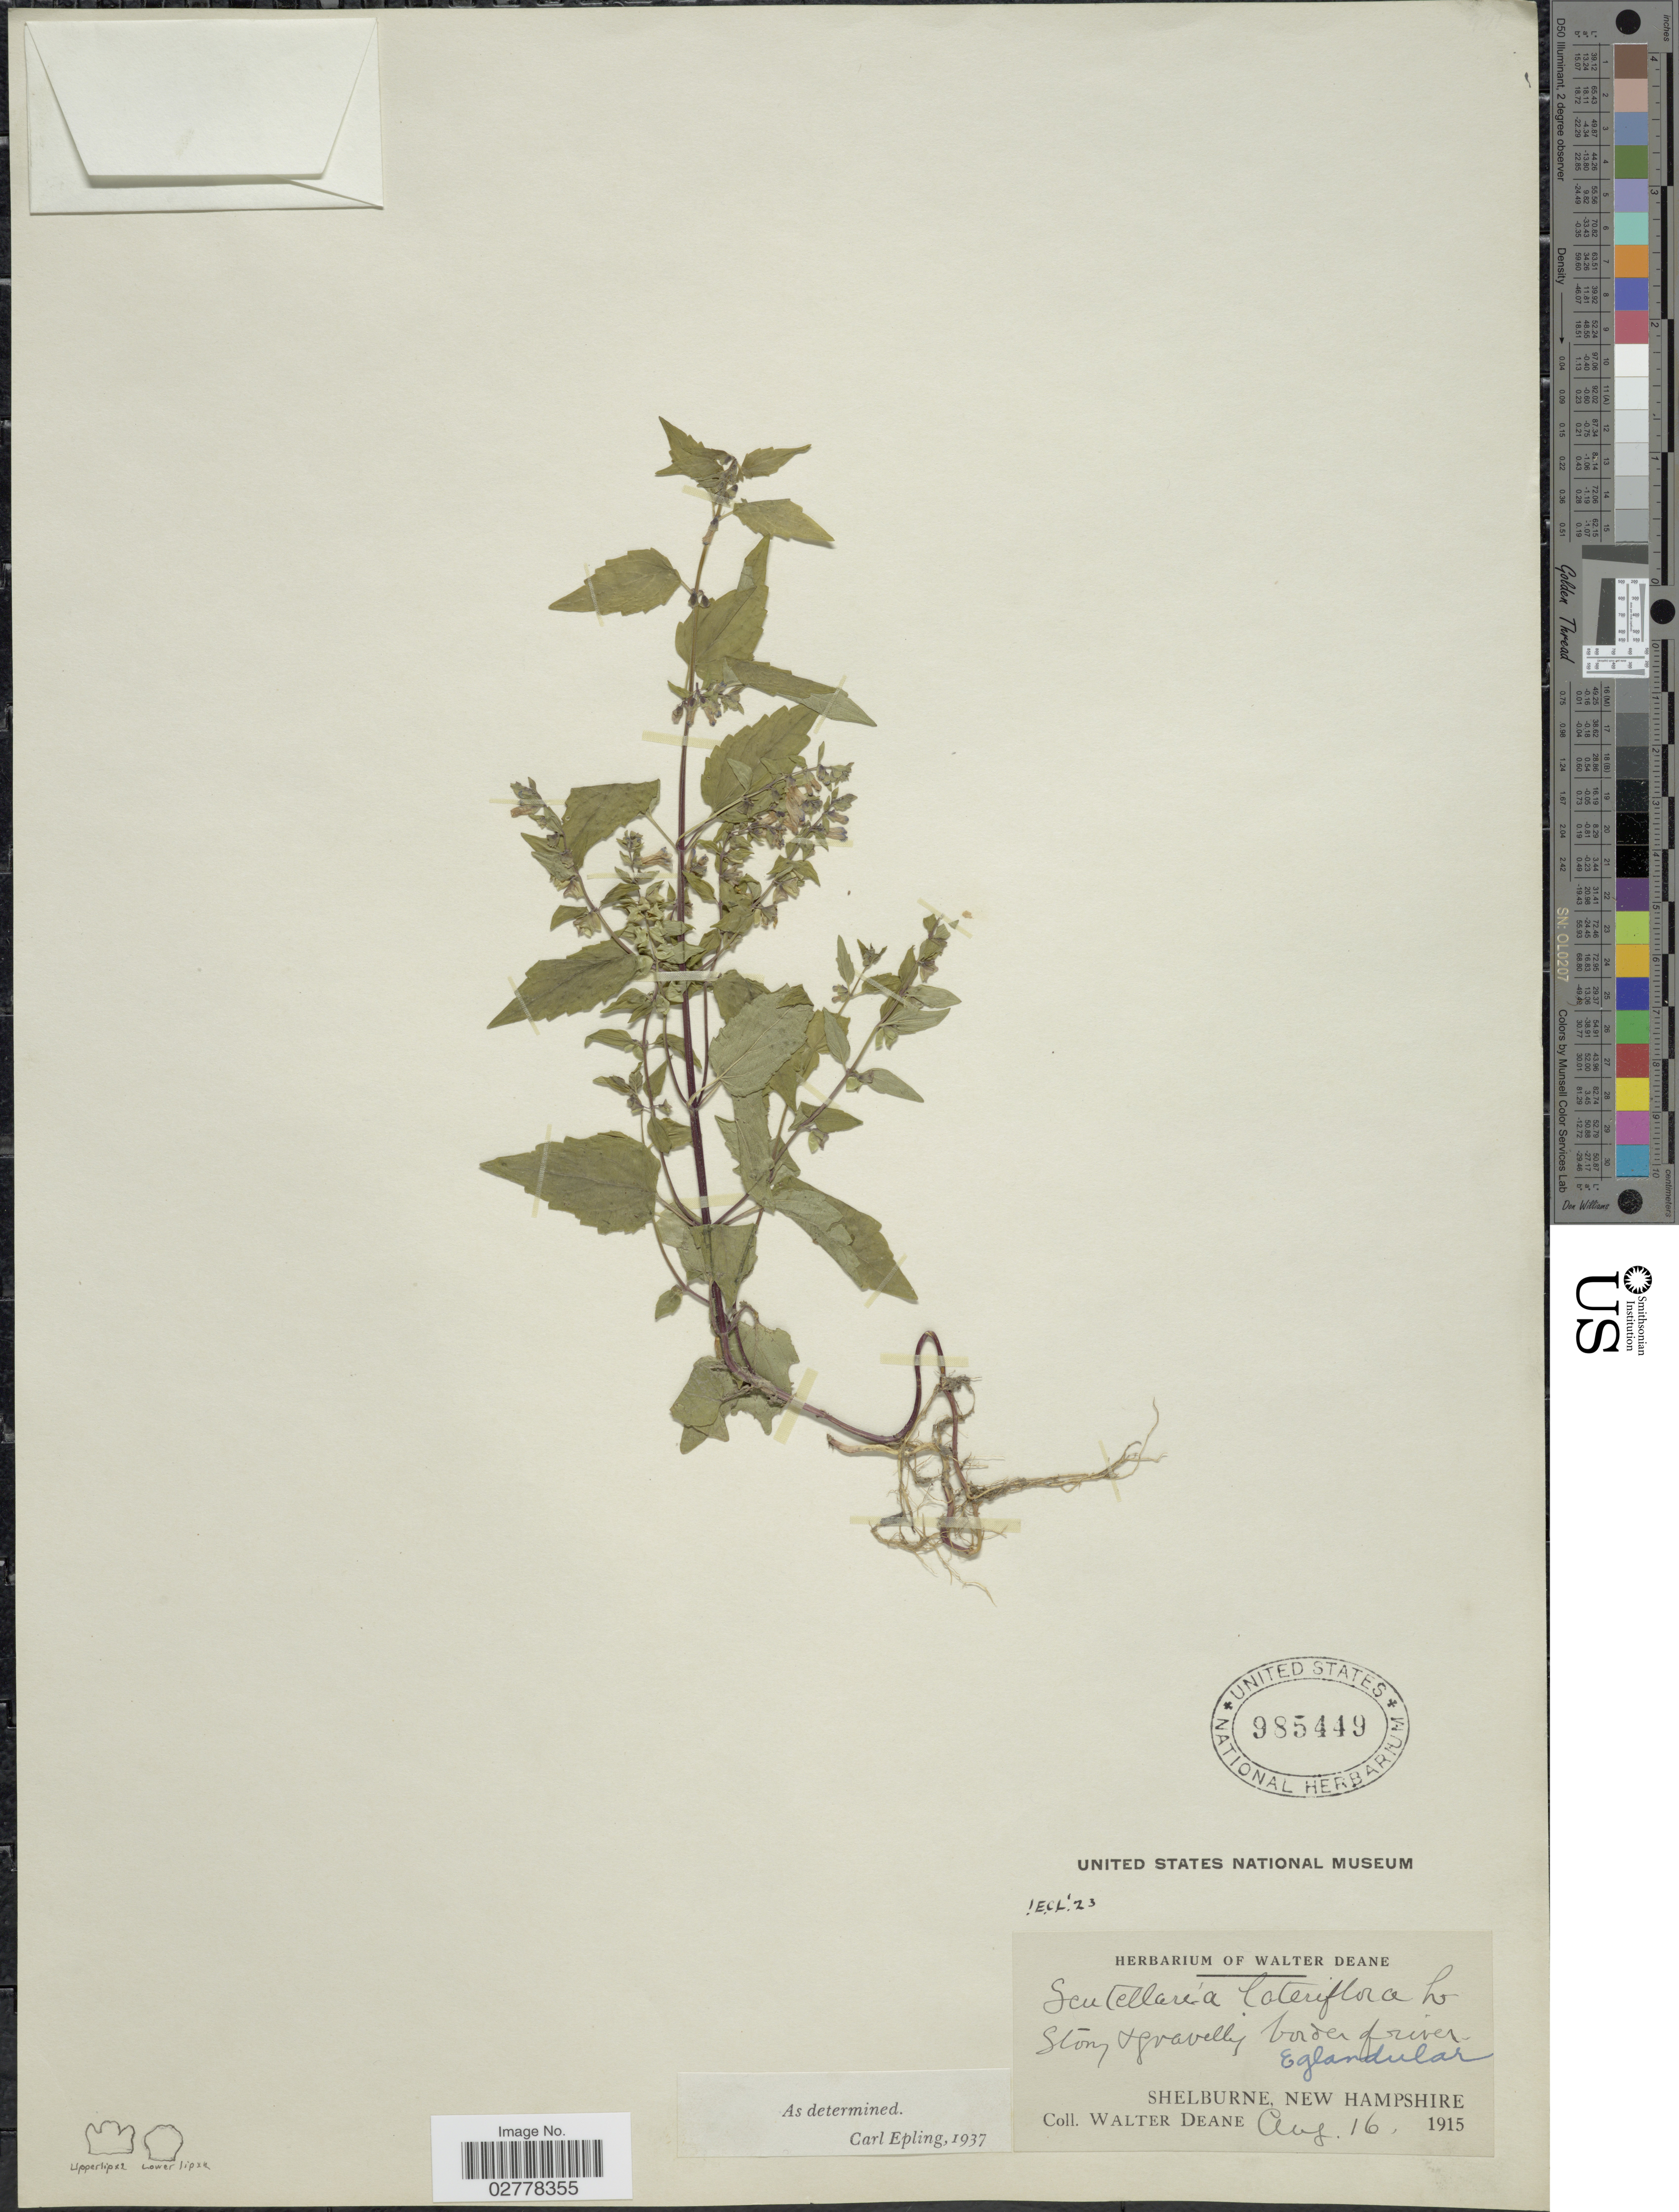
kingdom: Plantae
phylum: Tracheophyta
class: Magnoliopsida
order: Lamiales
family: Lamiaceae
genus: Scutellaria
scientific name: Scutellaria lateriflora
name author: L.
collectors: W. Deane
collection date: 1915-08-16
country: United States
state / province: New Hampshire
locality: Shelburne.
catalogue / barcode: US 985449